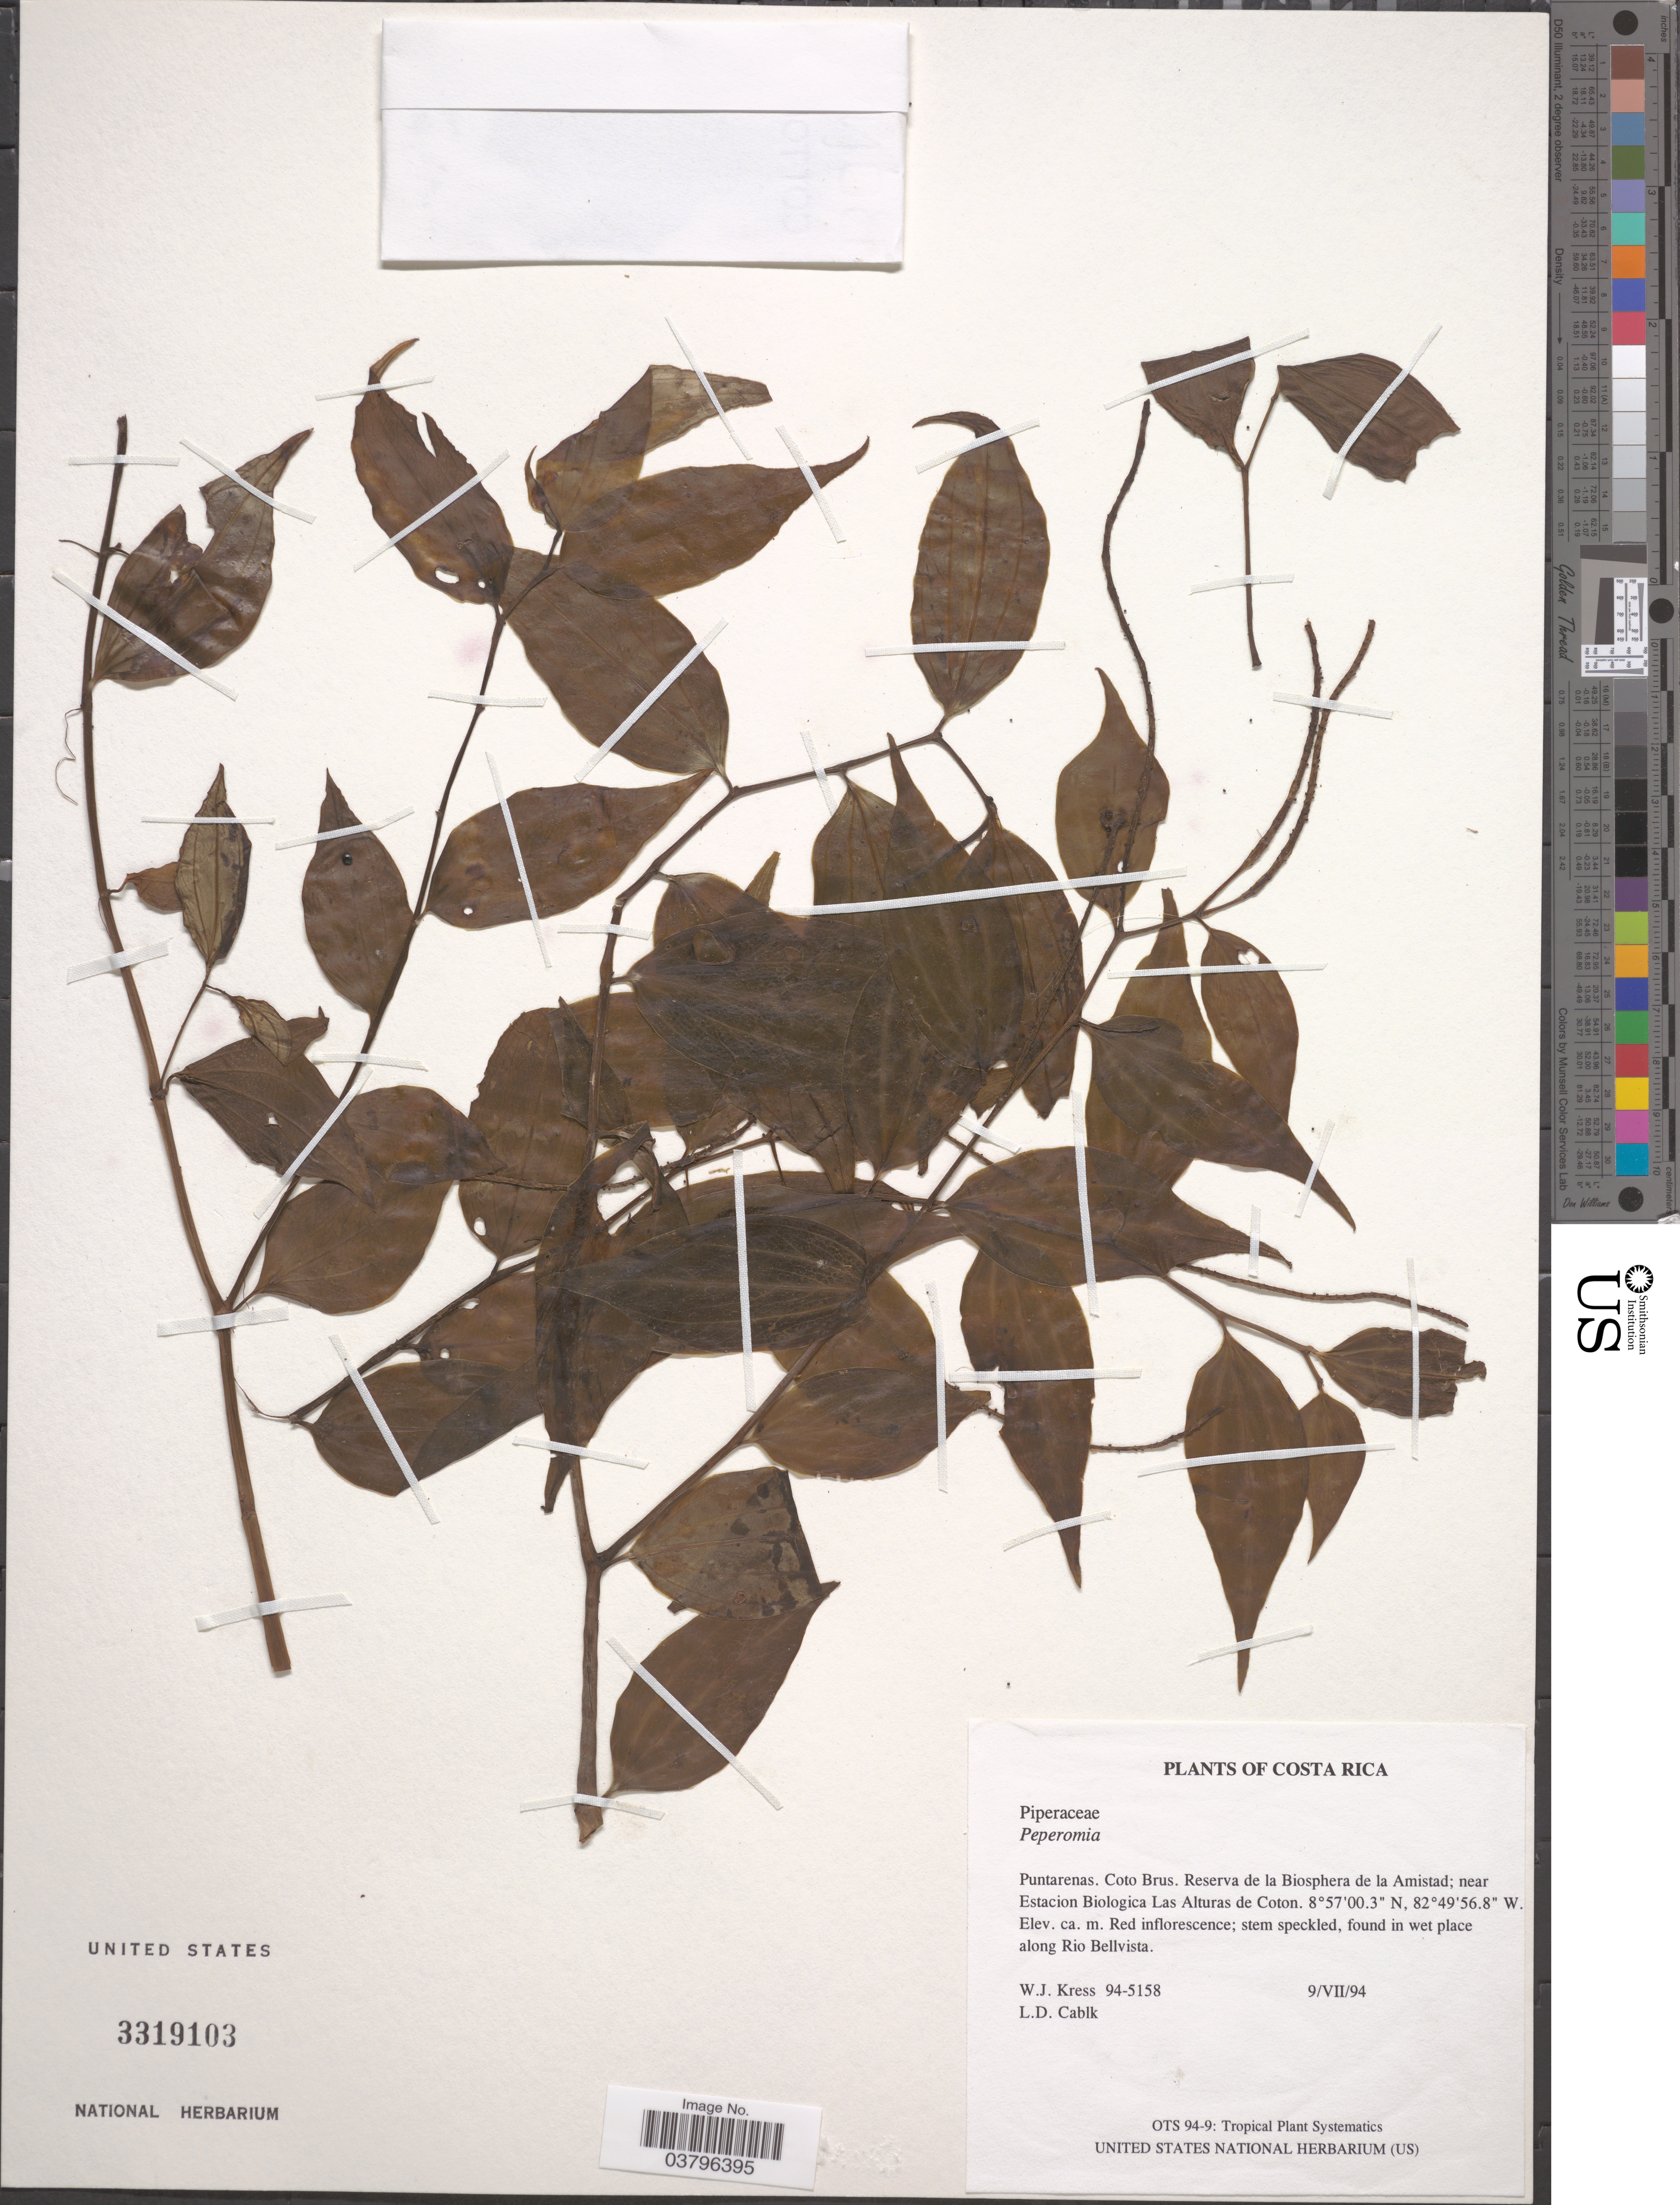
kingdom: Plantae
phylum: Tracheophyta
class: Magnoliopsida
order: Piperales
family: Piperaceae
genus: Peperomia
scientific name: Peperomia elata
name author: C. DC.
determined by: Jiménez, José Estaban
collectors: W. J. Kress & L. Cablk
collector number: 94-5158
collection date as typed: Transcribed d/m/y: 9/7/94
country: Costa Rica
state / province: Puntarenas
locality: Coto Brus. Reserva de la Biosphera de la Amistad; near Estacion Biologica Las Alturas de Coton.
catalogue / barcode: US 3319103